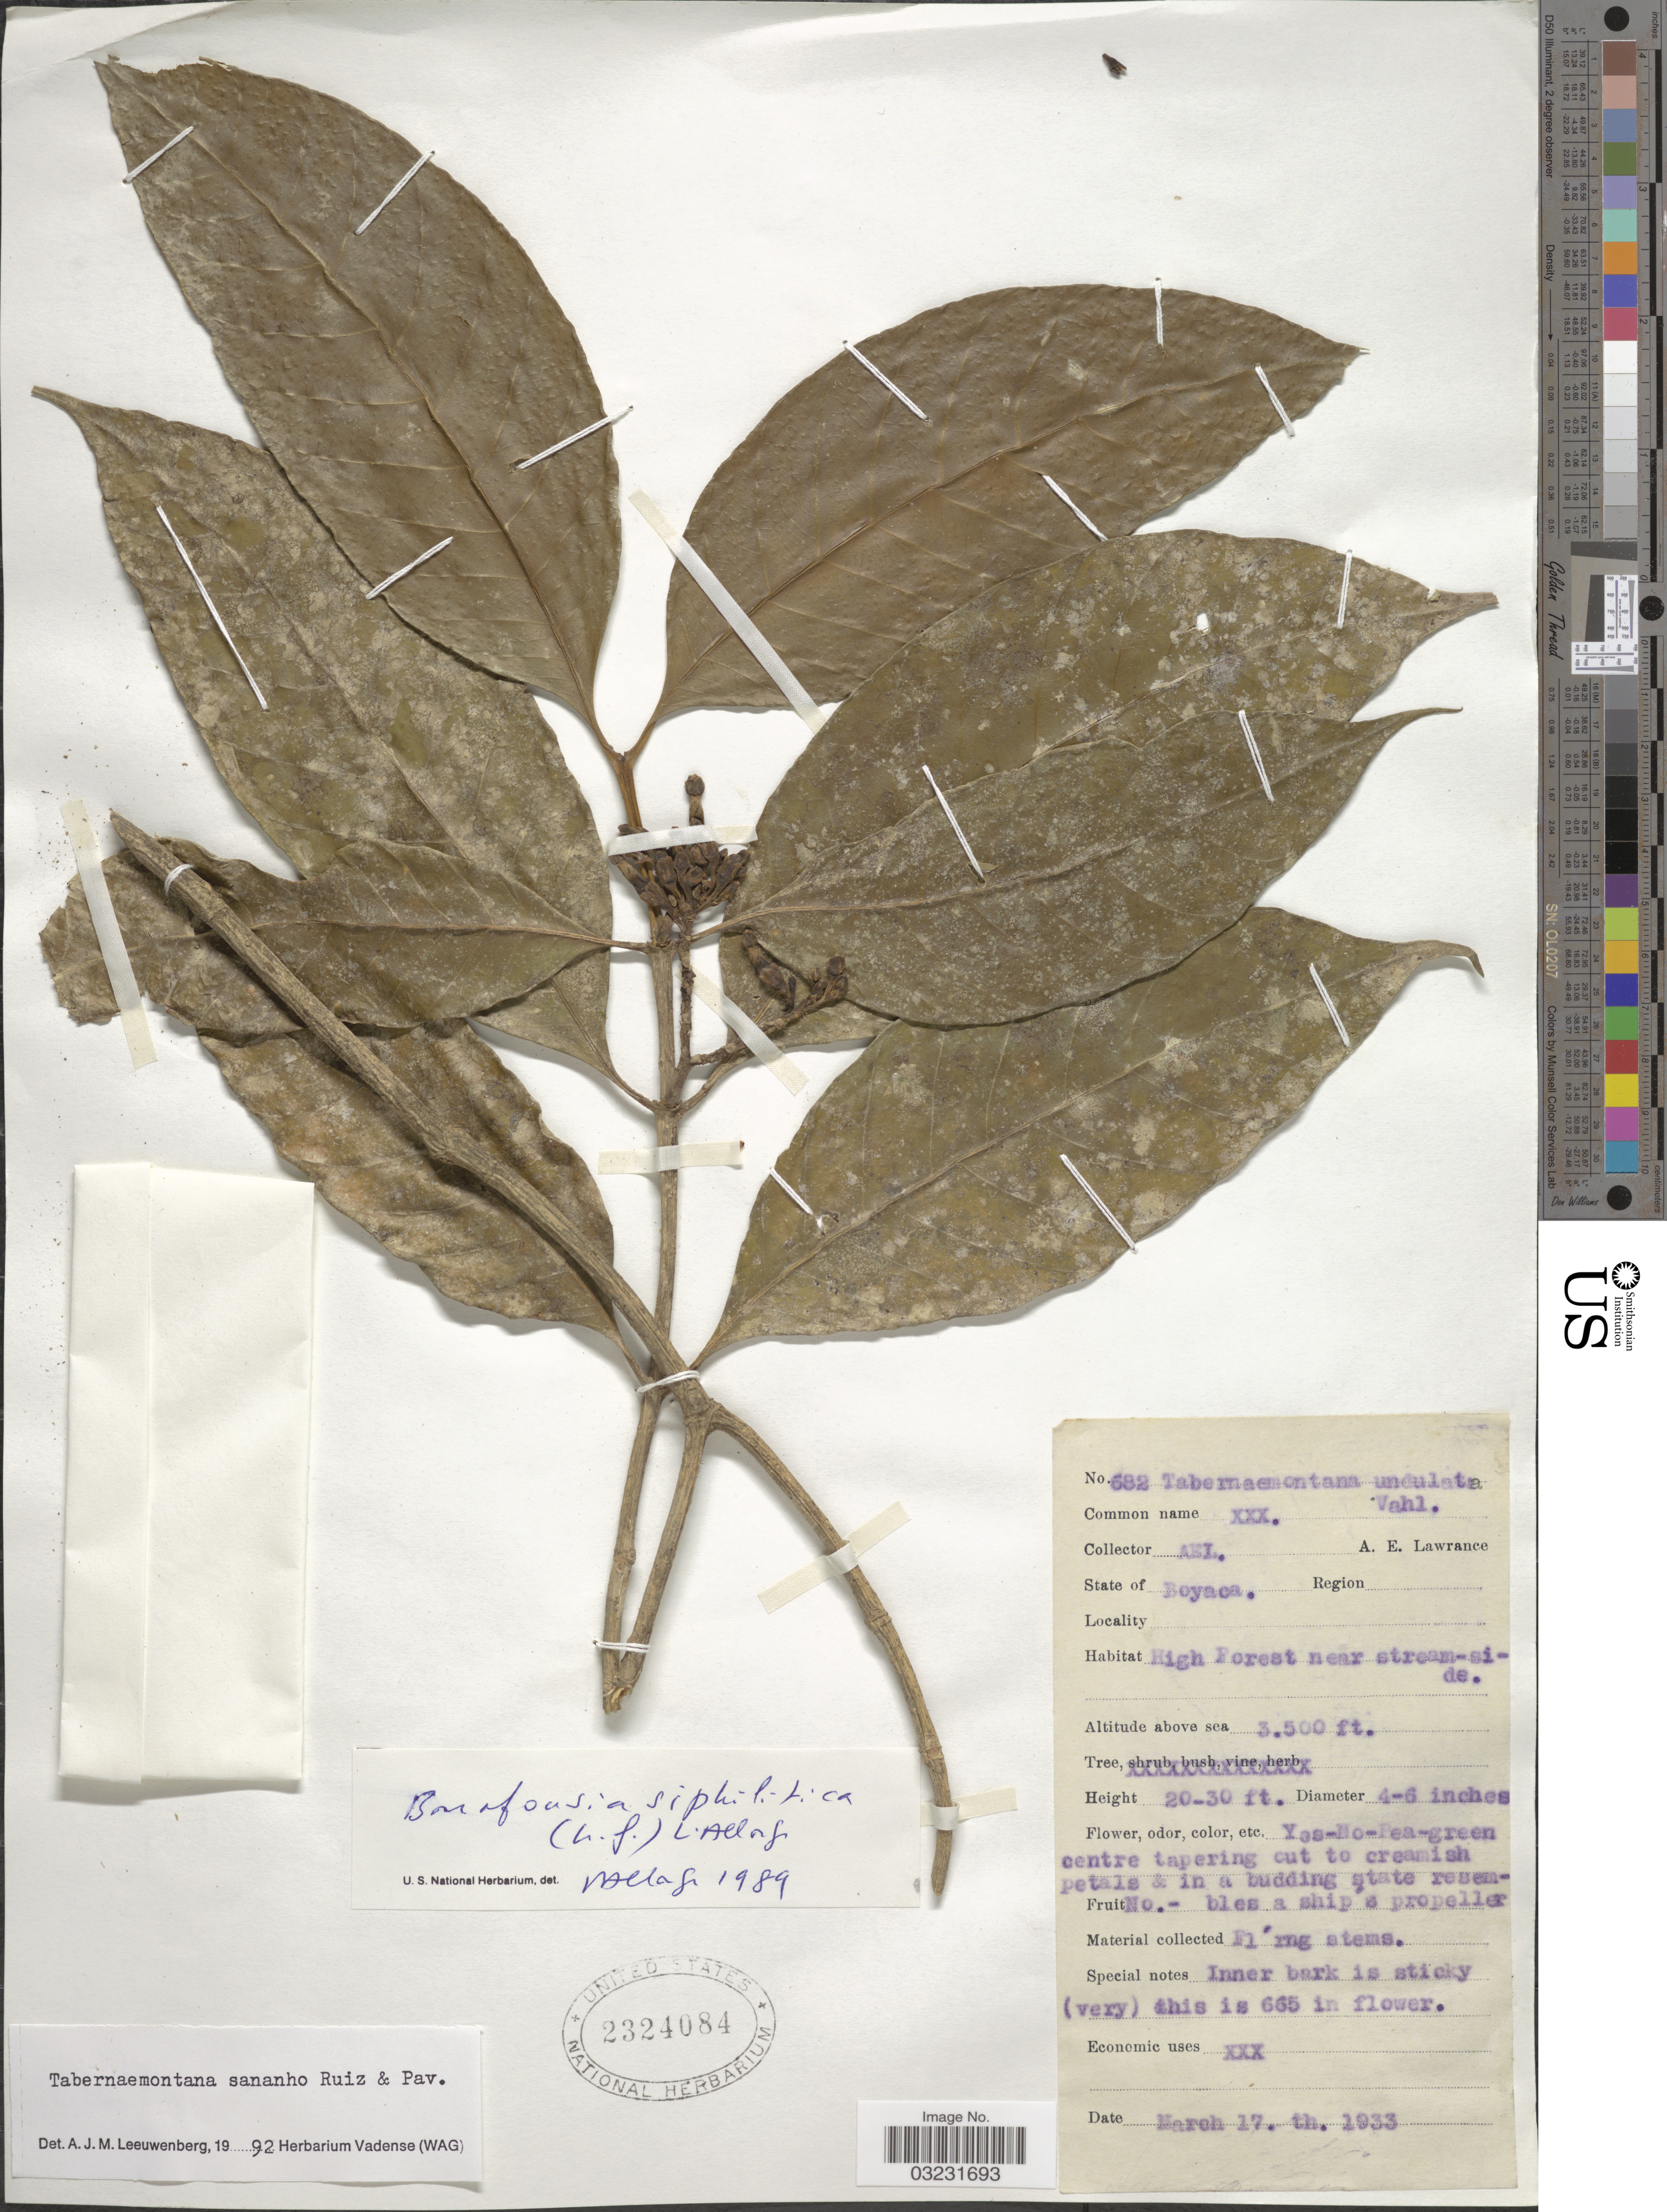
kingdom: Plantae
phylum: Tracheophyta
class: Magnoliopsida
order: Gentianales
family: Apocynaceae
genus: Tabernaemontana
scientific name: Tabernaemontana columbiensis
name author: (L. Allorge) Leeuwenb.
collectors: A. Lawrance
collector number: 682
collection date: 1933-03-17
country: Colombia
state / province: Boyacá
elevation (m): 1067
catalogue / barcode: US 2324084